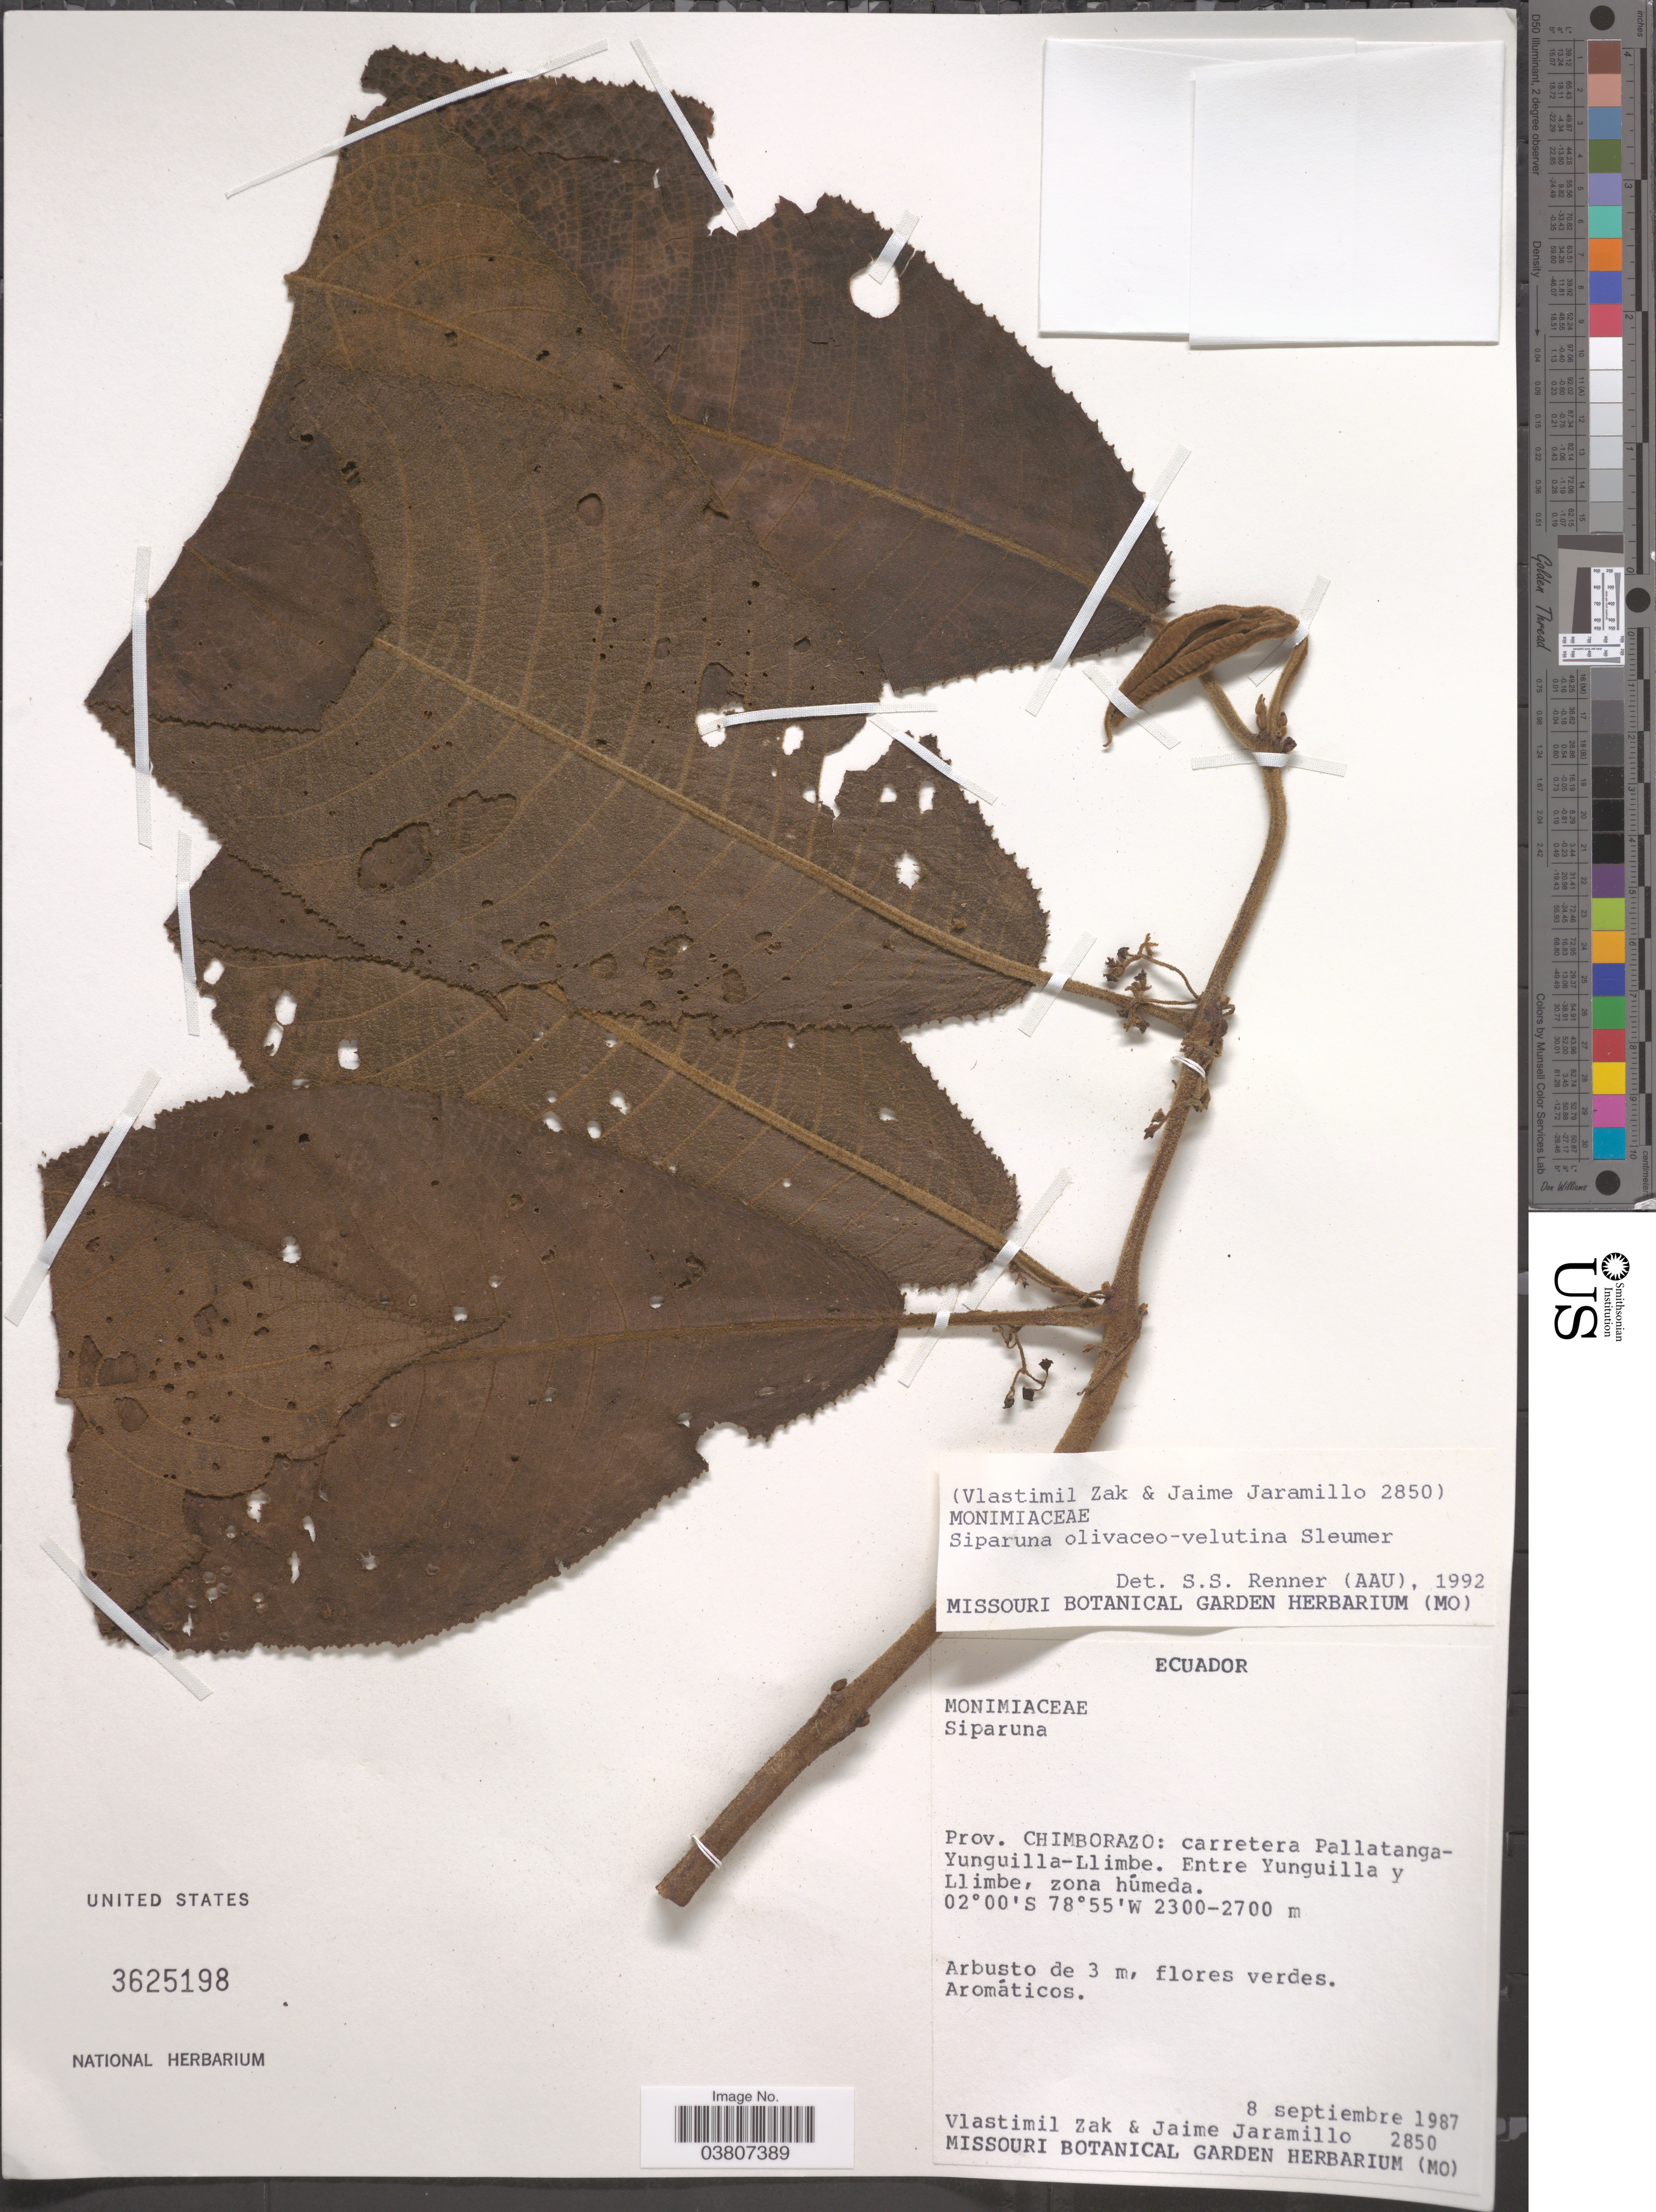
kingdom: Plantae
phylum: Tracheophyta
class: Magnoliopsida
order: Laurales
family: Siparunaceae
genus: Siparuna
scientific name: Siparuna olivaceo-velutina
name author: Sleumer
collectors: V. Zak & J. Jaramillo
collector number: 2850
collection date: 1987-09-08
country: Ecuador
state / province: Chimborazo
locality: Carretera Pallatanga-Yunguilla-Llimbe. Entre Yunguilla y Llimbe.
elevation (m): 2300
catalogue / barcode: US 3625198